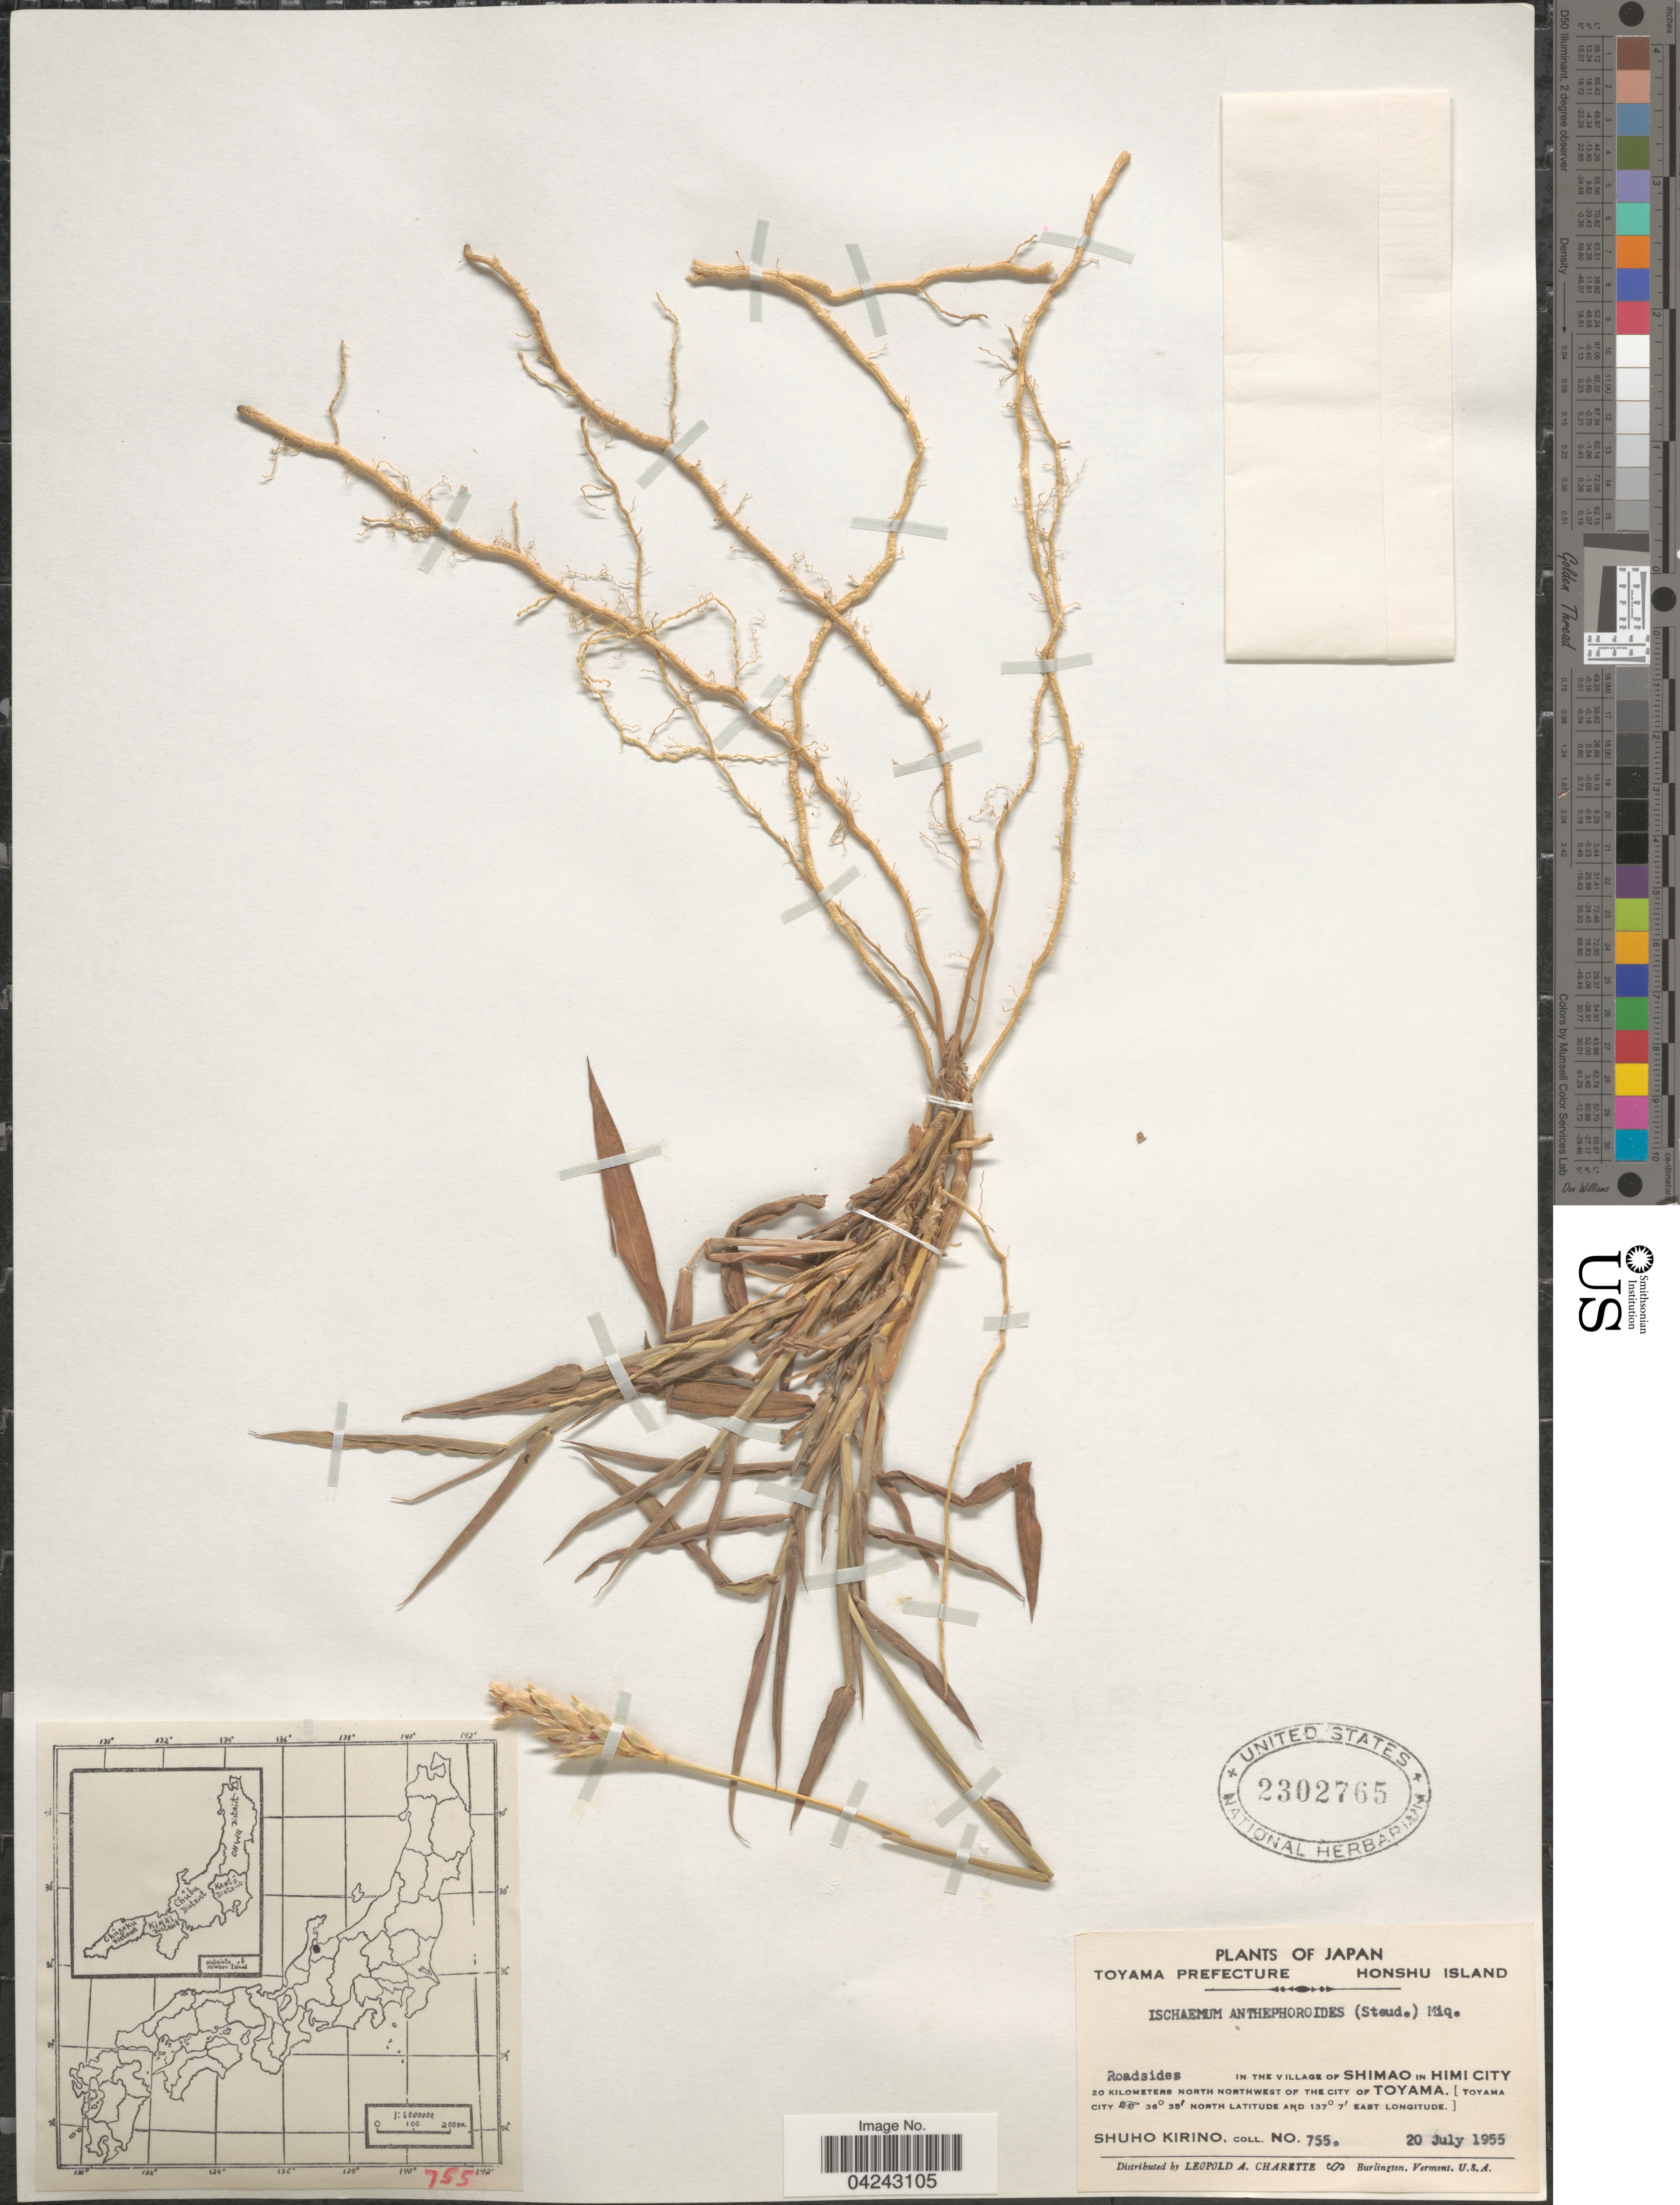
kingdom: Plantae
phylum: Tracheophyta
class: Liliopsida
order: Poales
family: Poaceae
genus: Ischaemum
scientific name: Ischaemum anthephoroides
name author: (Steud.) Miq.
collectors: S. Kirino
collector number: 755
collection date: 1955-07-20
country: Japan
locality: Toyama Prefecture. Honshu Island. In The Village Of Shimao In Himi City. 20 Kilometers North Northwest Of The City Of Toyama. [Toyama City].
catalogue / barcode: US 2302765